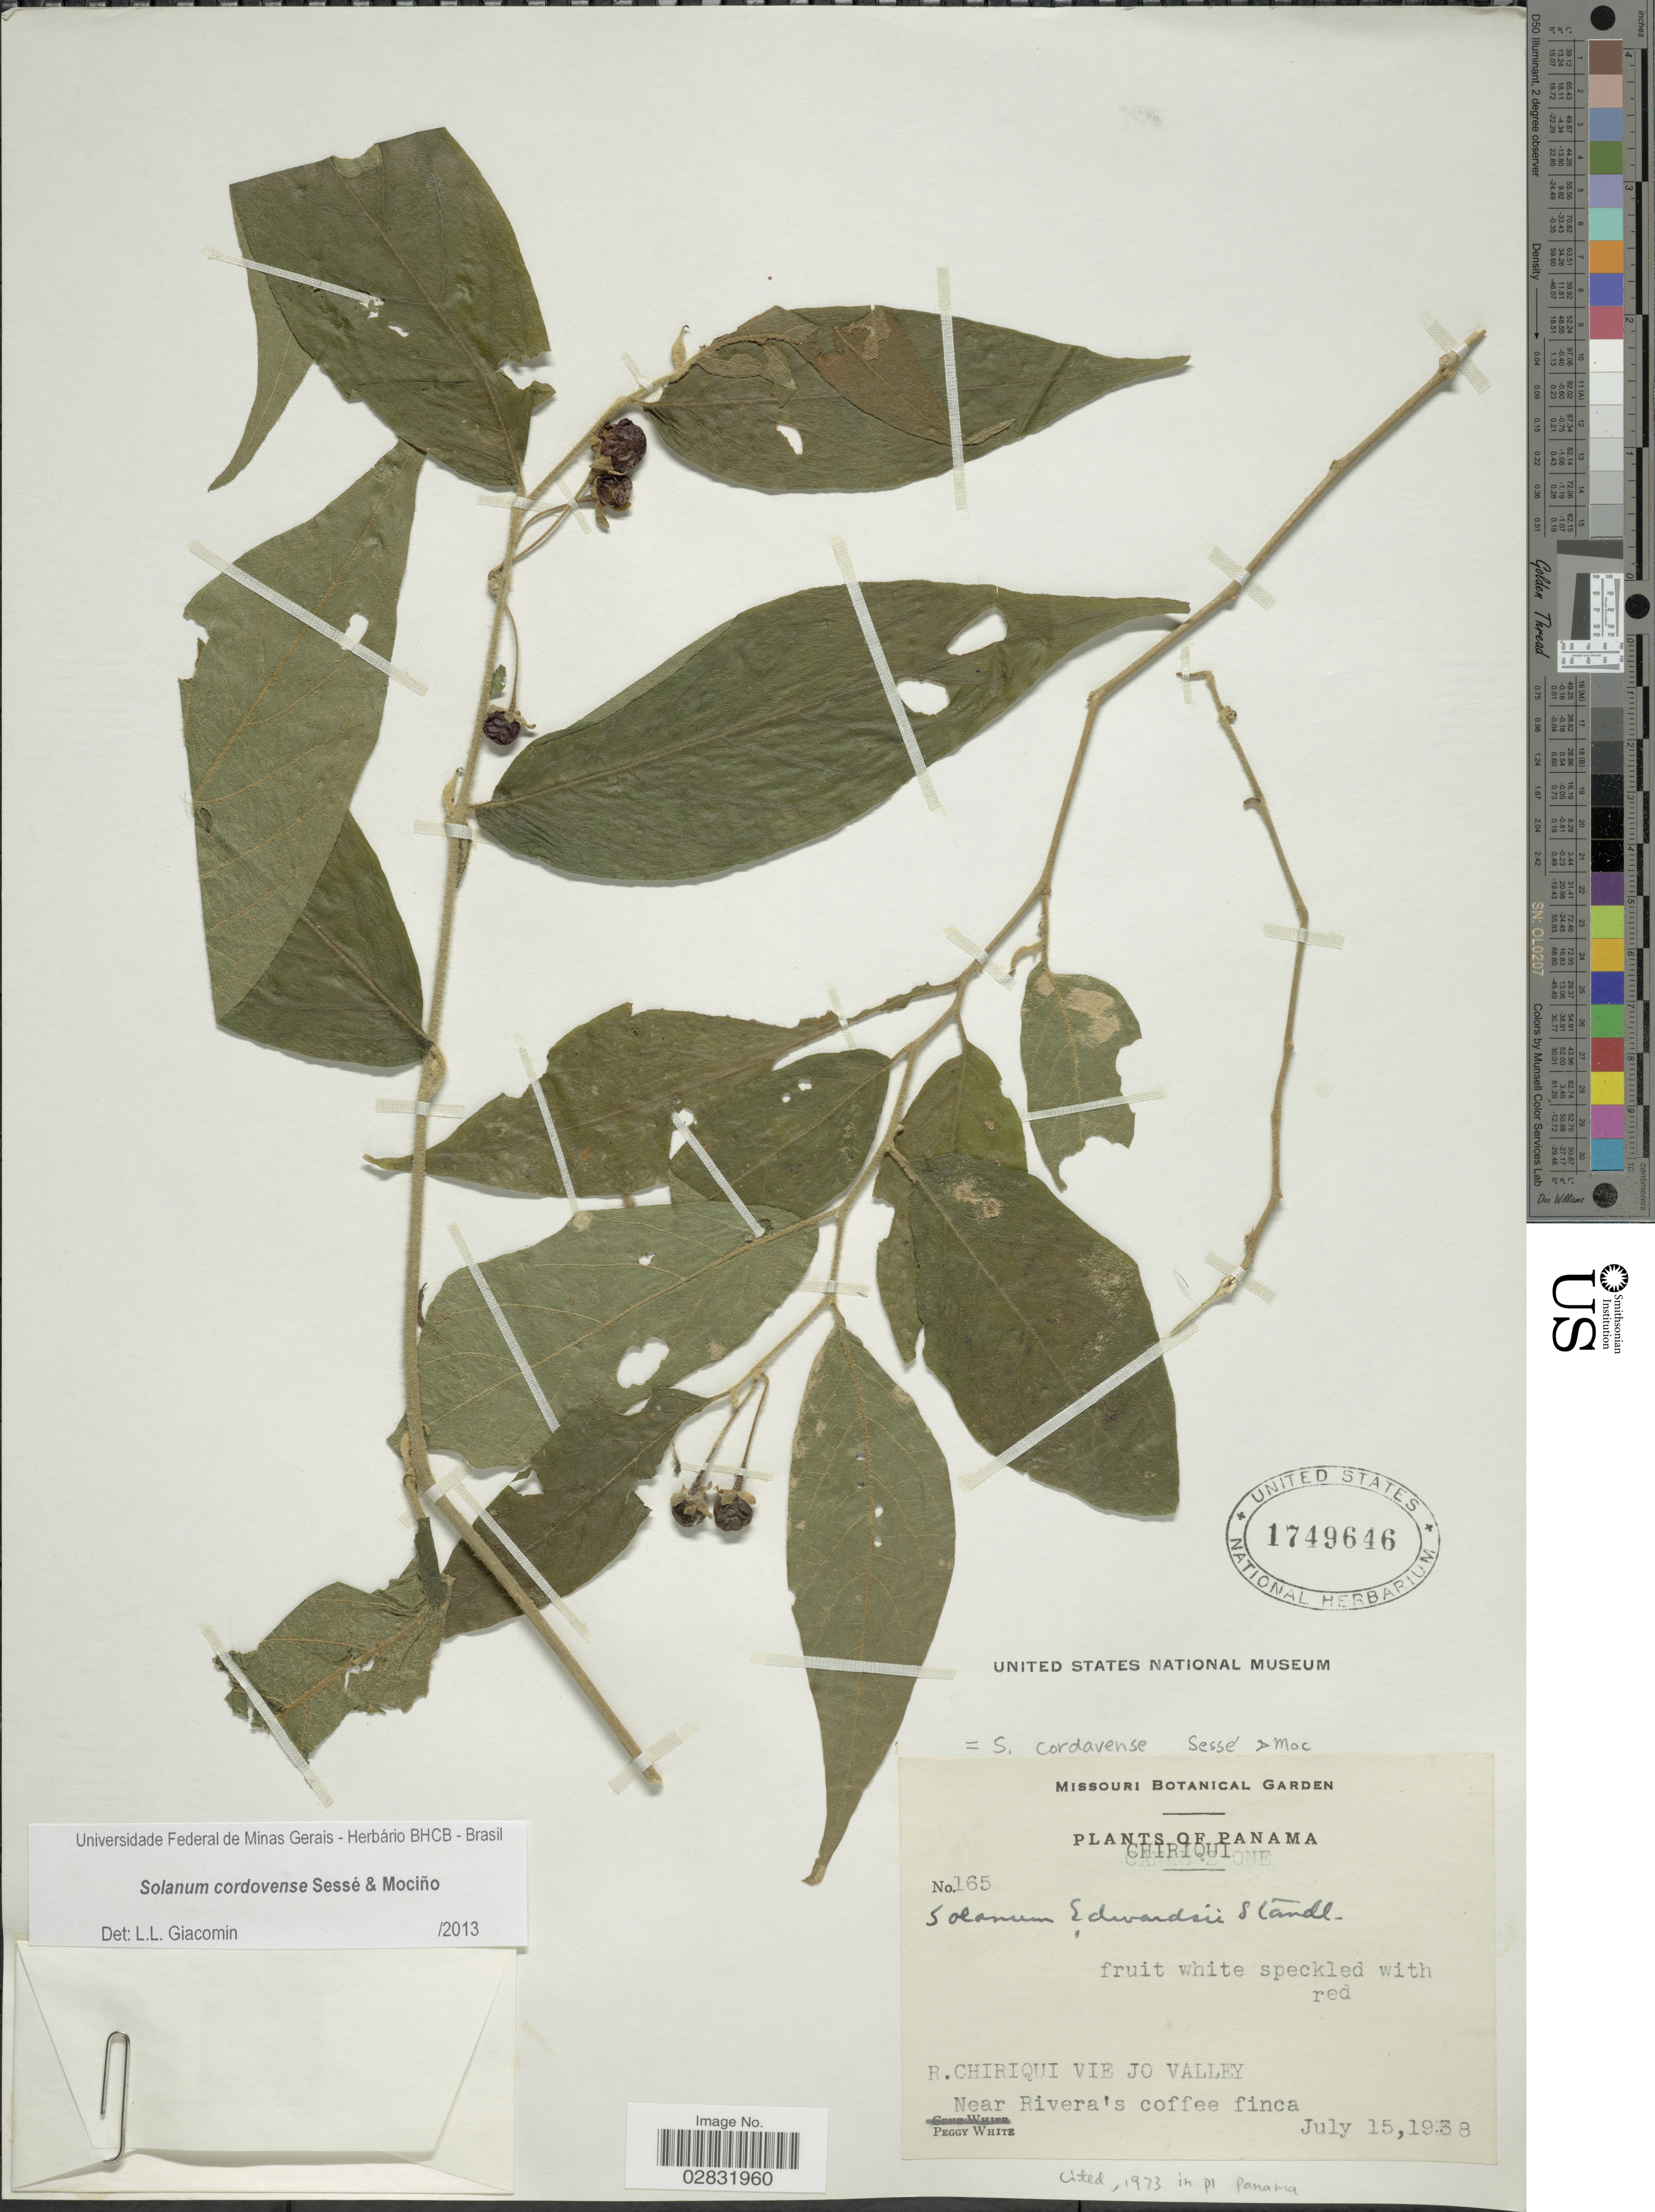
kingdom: Plantae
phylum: Tracheophyta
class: Magnoliopsida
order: Solanales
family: Solanaceae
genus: Solanum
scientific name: Solanum cordovense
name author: Sessé & Moc.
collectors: P. White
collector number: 165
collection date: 1938-07-15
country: Panama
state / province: Chiriqui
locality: Chiriqui, R. Chiriqui Vie jo Valley. Near Rivera's coffee finca.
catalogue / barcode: US 1749646